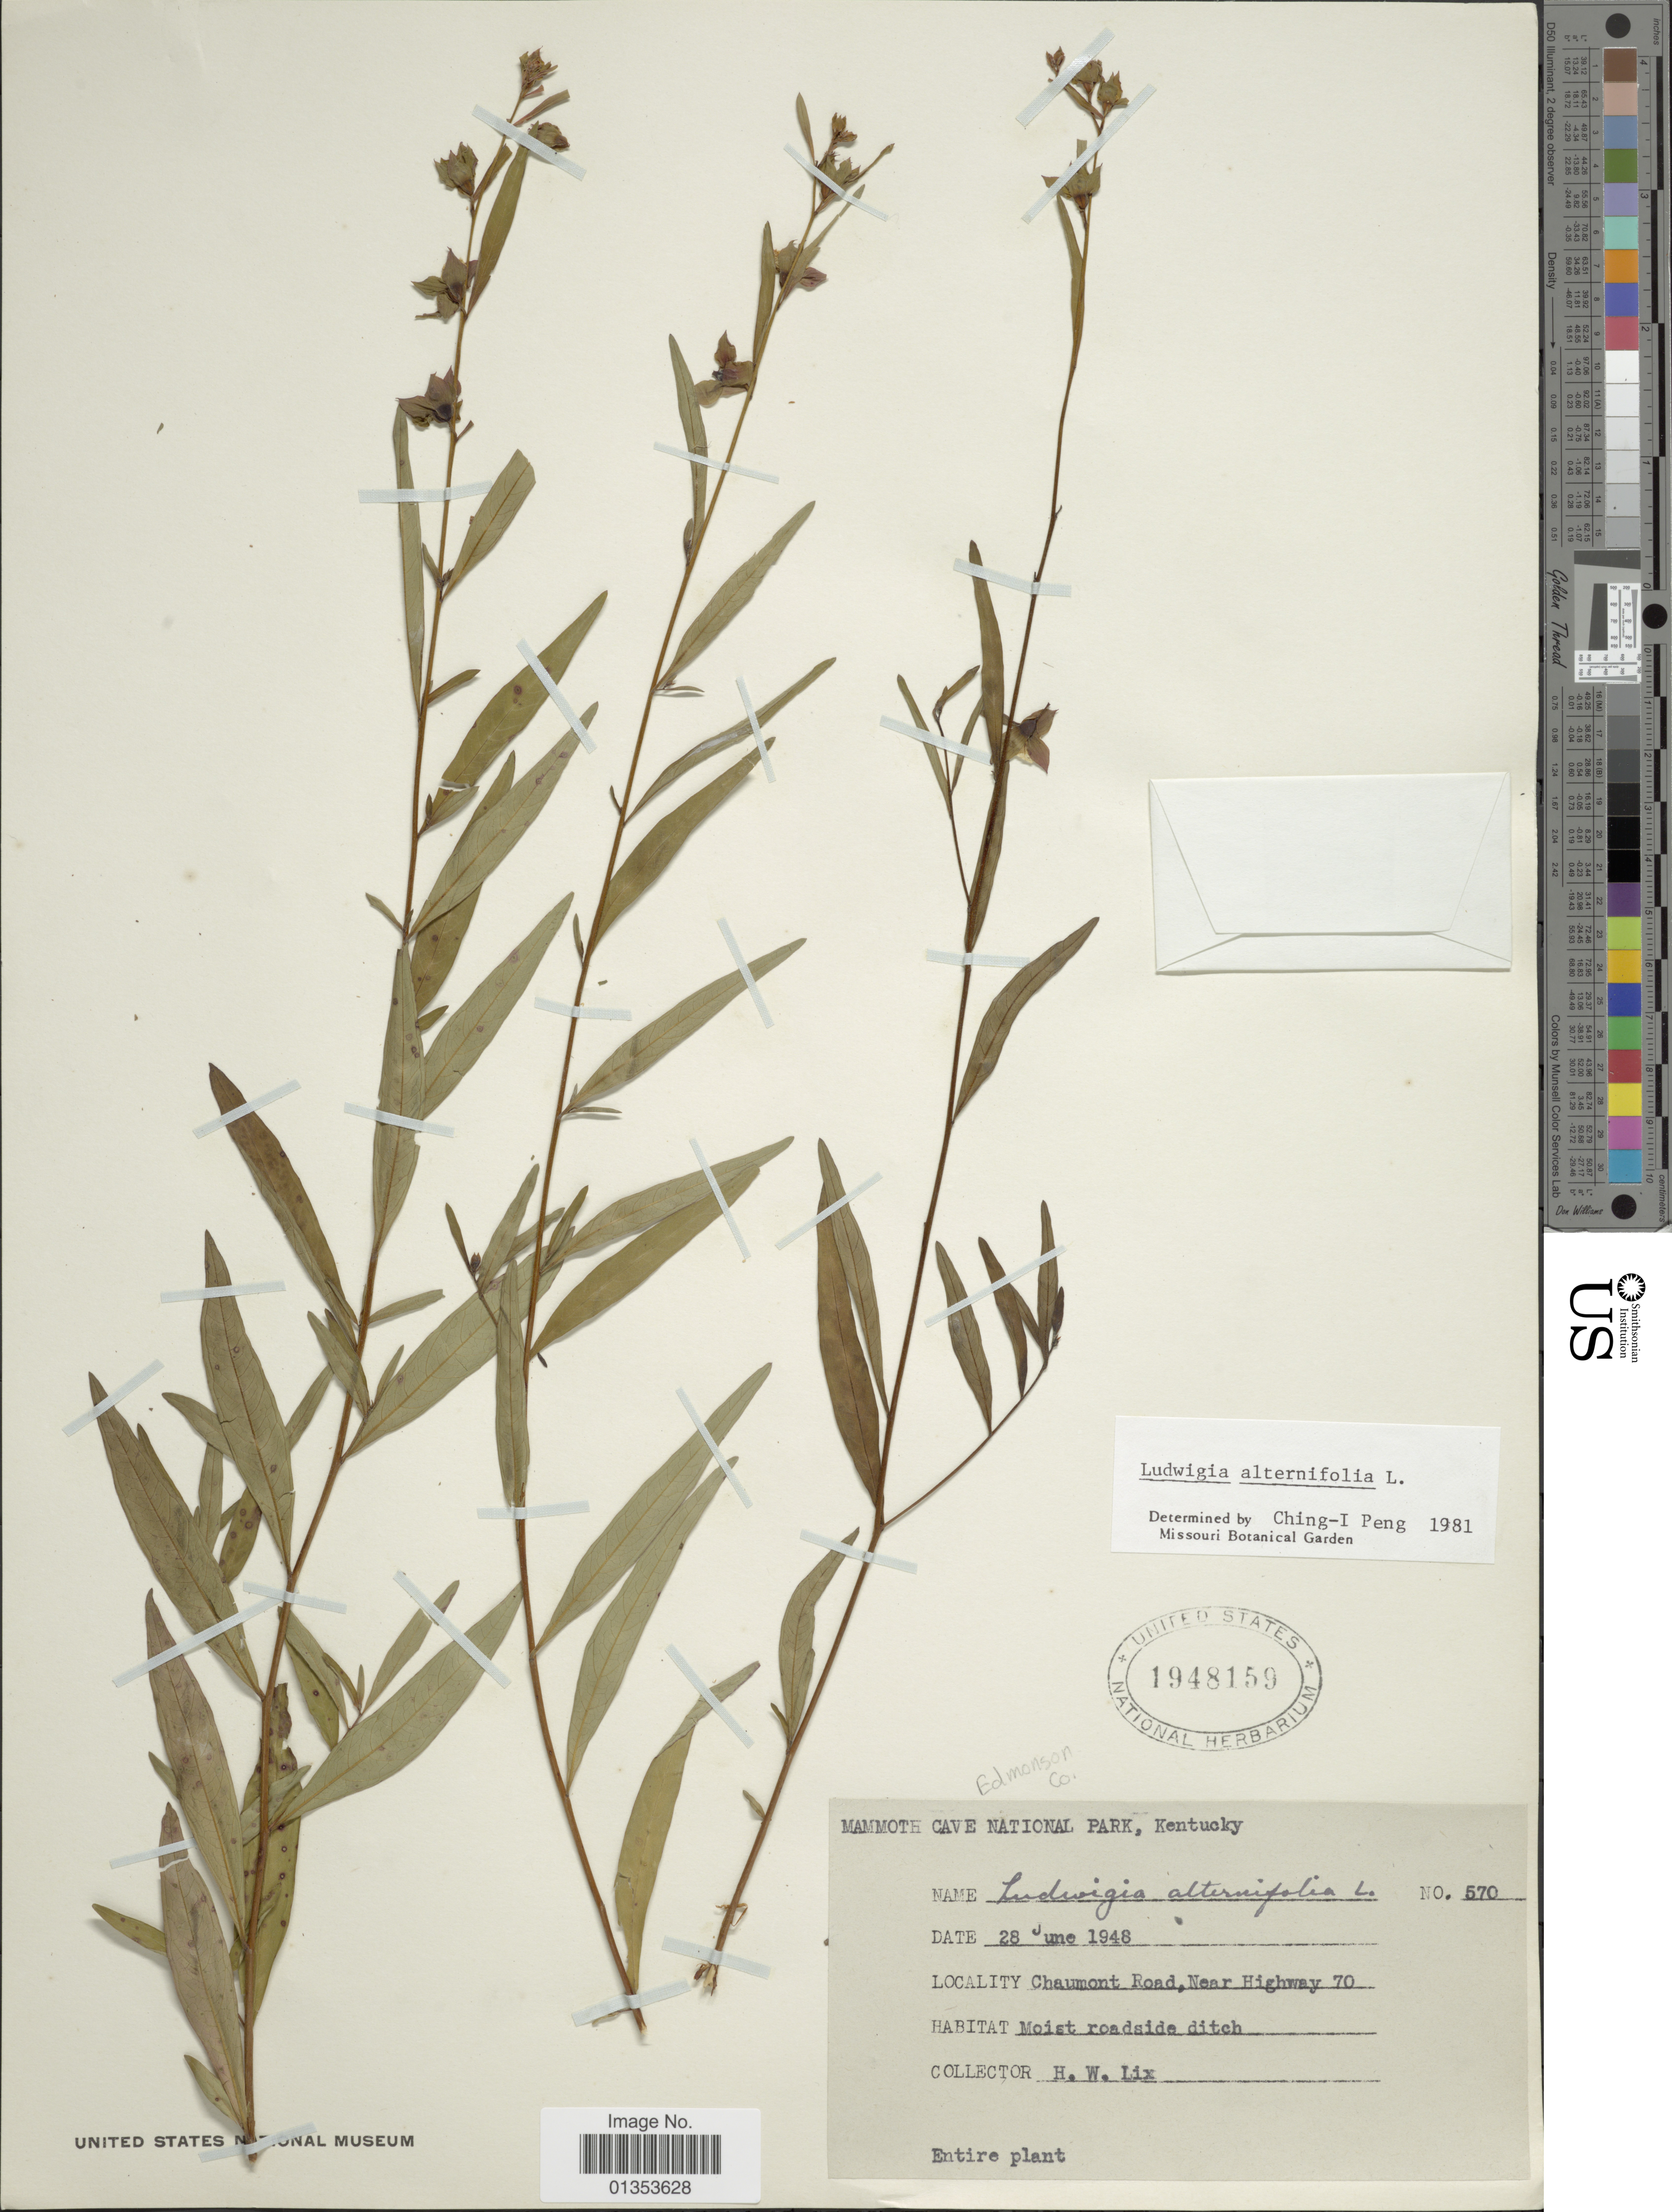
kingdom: Plantae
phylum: Tracheophyta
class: Magnoliopsida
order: Myrtales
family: Onagraceae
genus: Ludwigia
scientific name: Ludwigia alternifolia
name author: L.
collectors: H. W. Lix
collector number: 570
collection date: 1948-06-28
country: United States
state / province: Kentucky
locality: Mammoth Cave National Park, Chaumont Road, Near Highway 70. Edmonson Co.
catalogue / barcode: US 1948159